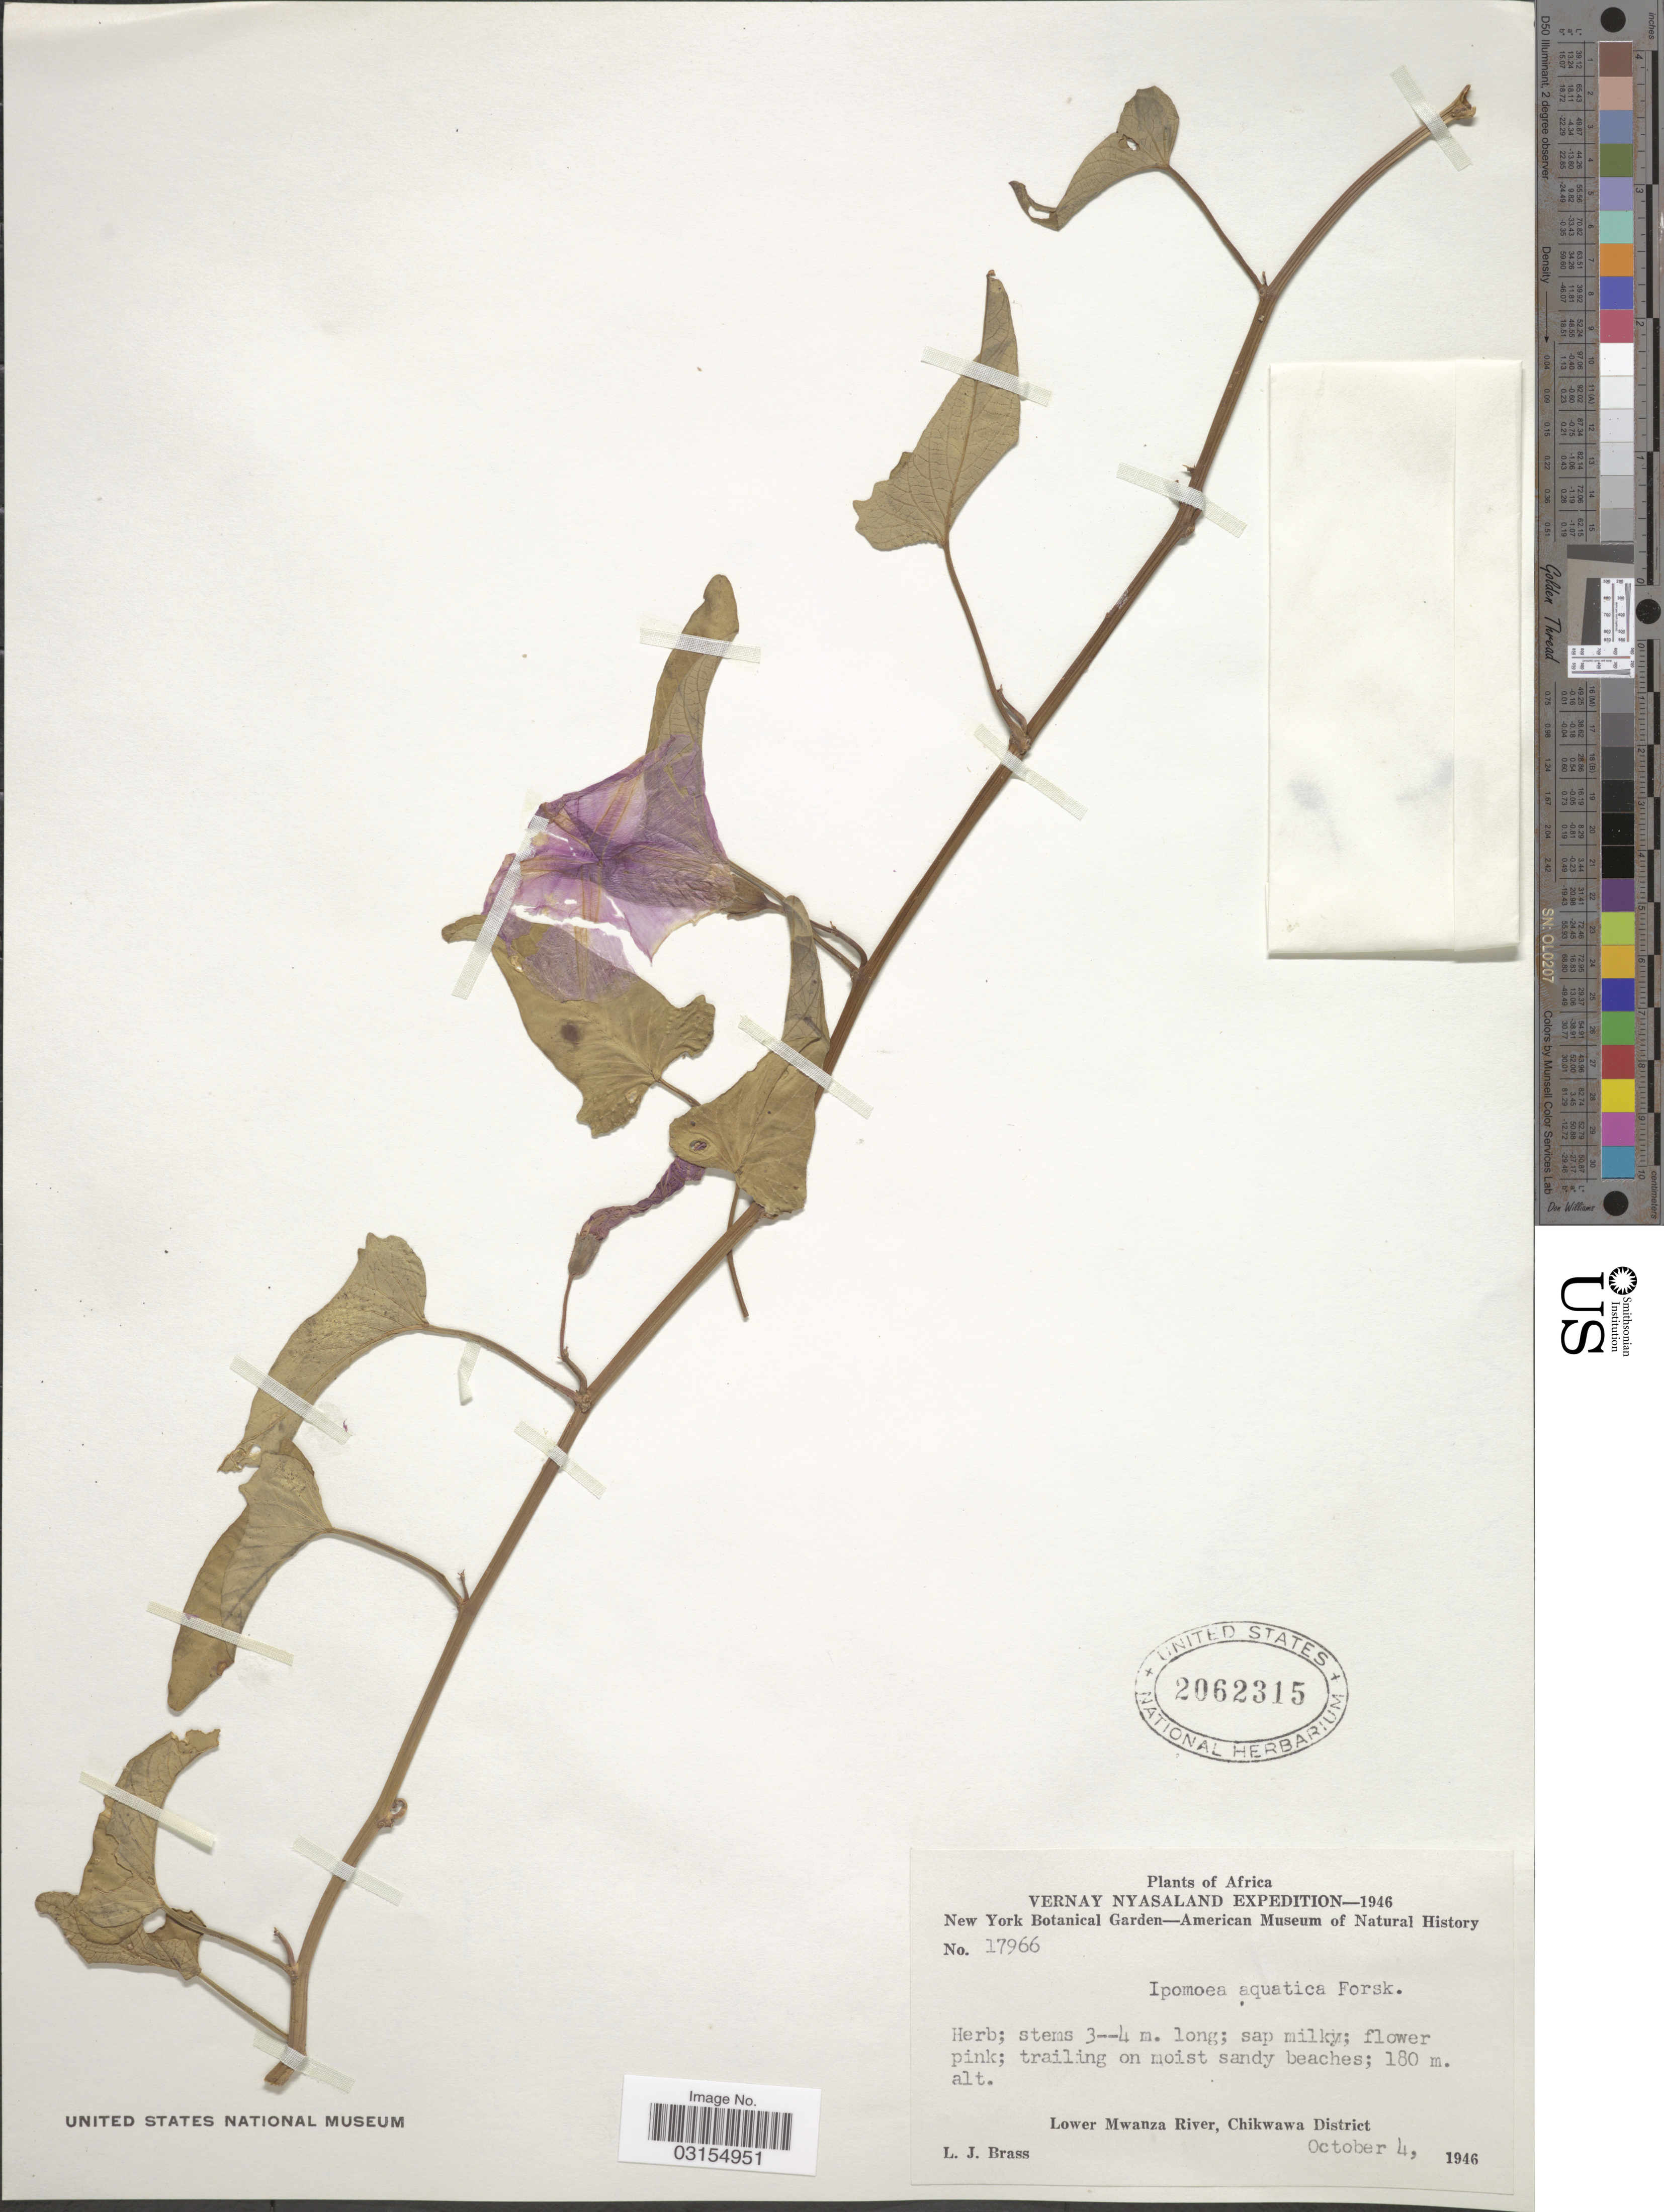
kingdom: Plantae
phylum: Tracheophyta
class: Magnoliopsida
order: Solanales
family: Convolvulaceae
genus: Ipomoea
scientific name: Ipomoea aquatica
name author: Forssk.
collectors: L. J. Brass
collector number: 17966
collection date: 1946-10-04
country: Malawi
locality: Vernay Nyasaland. Lower Mwanza River, Chikwawa District.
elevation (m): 180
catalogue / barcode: US 2062315